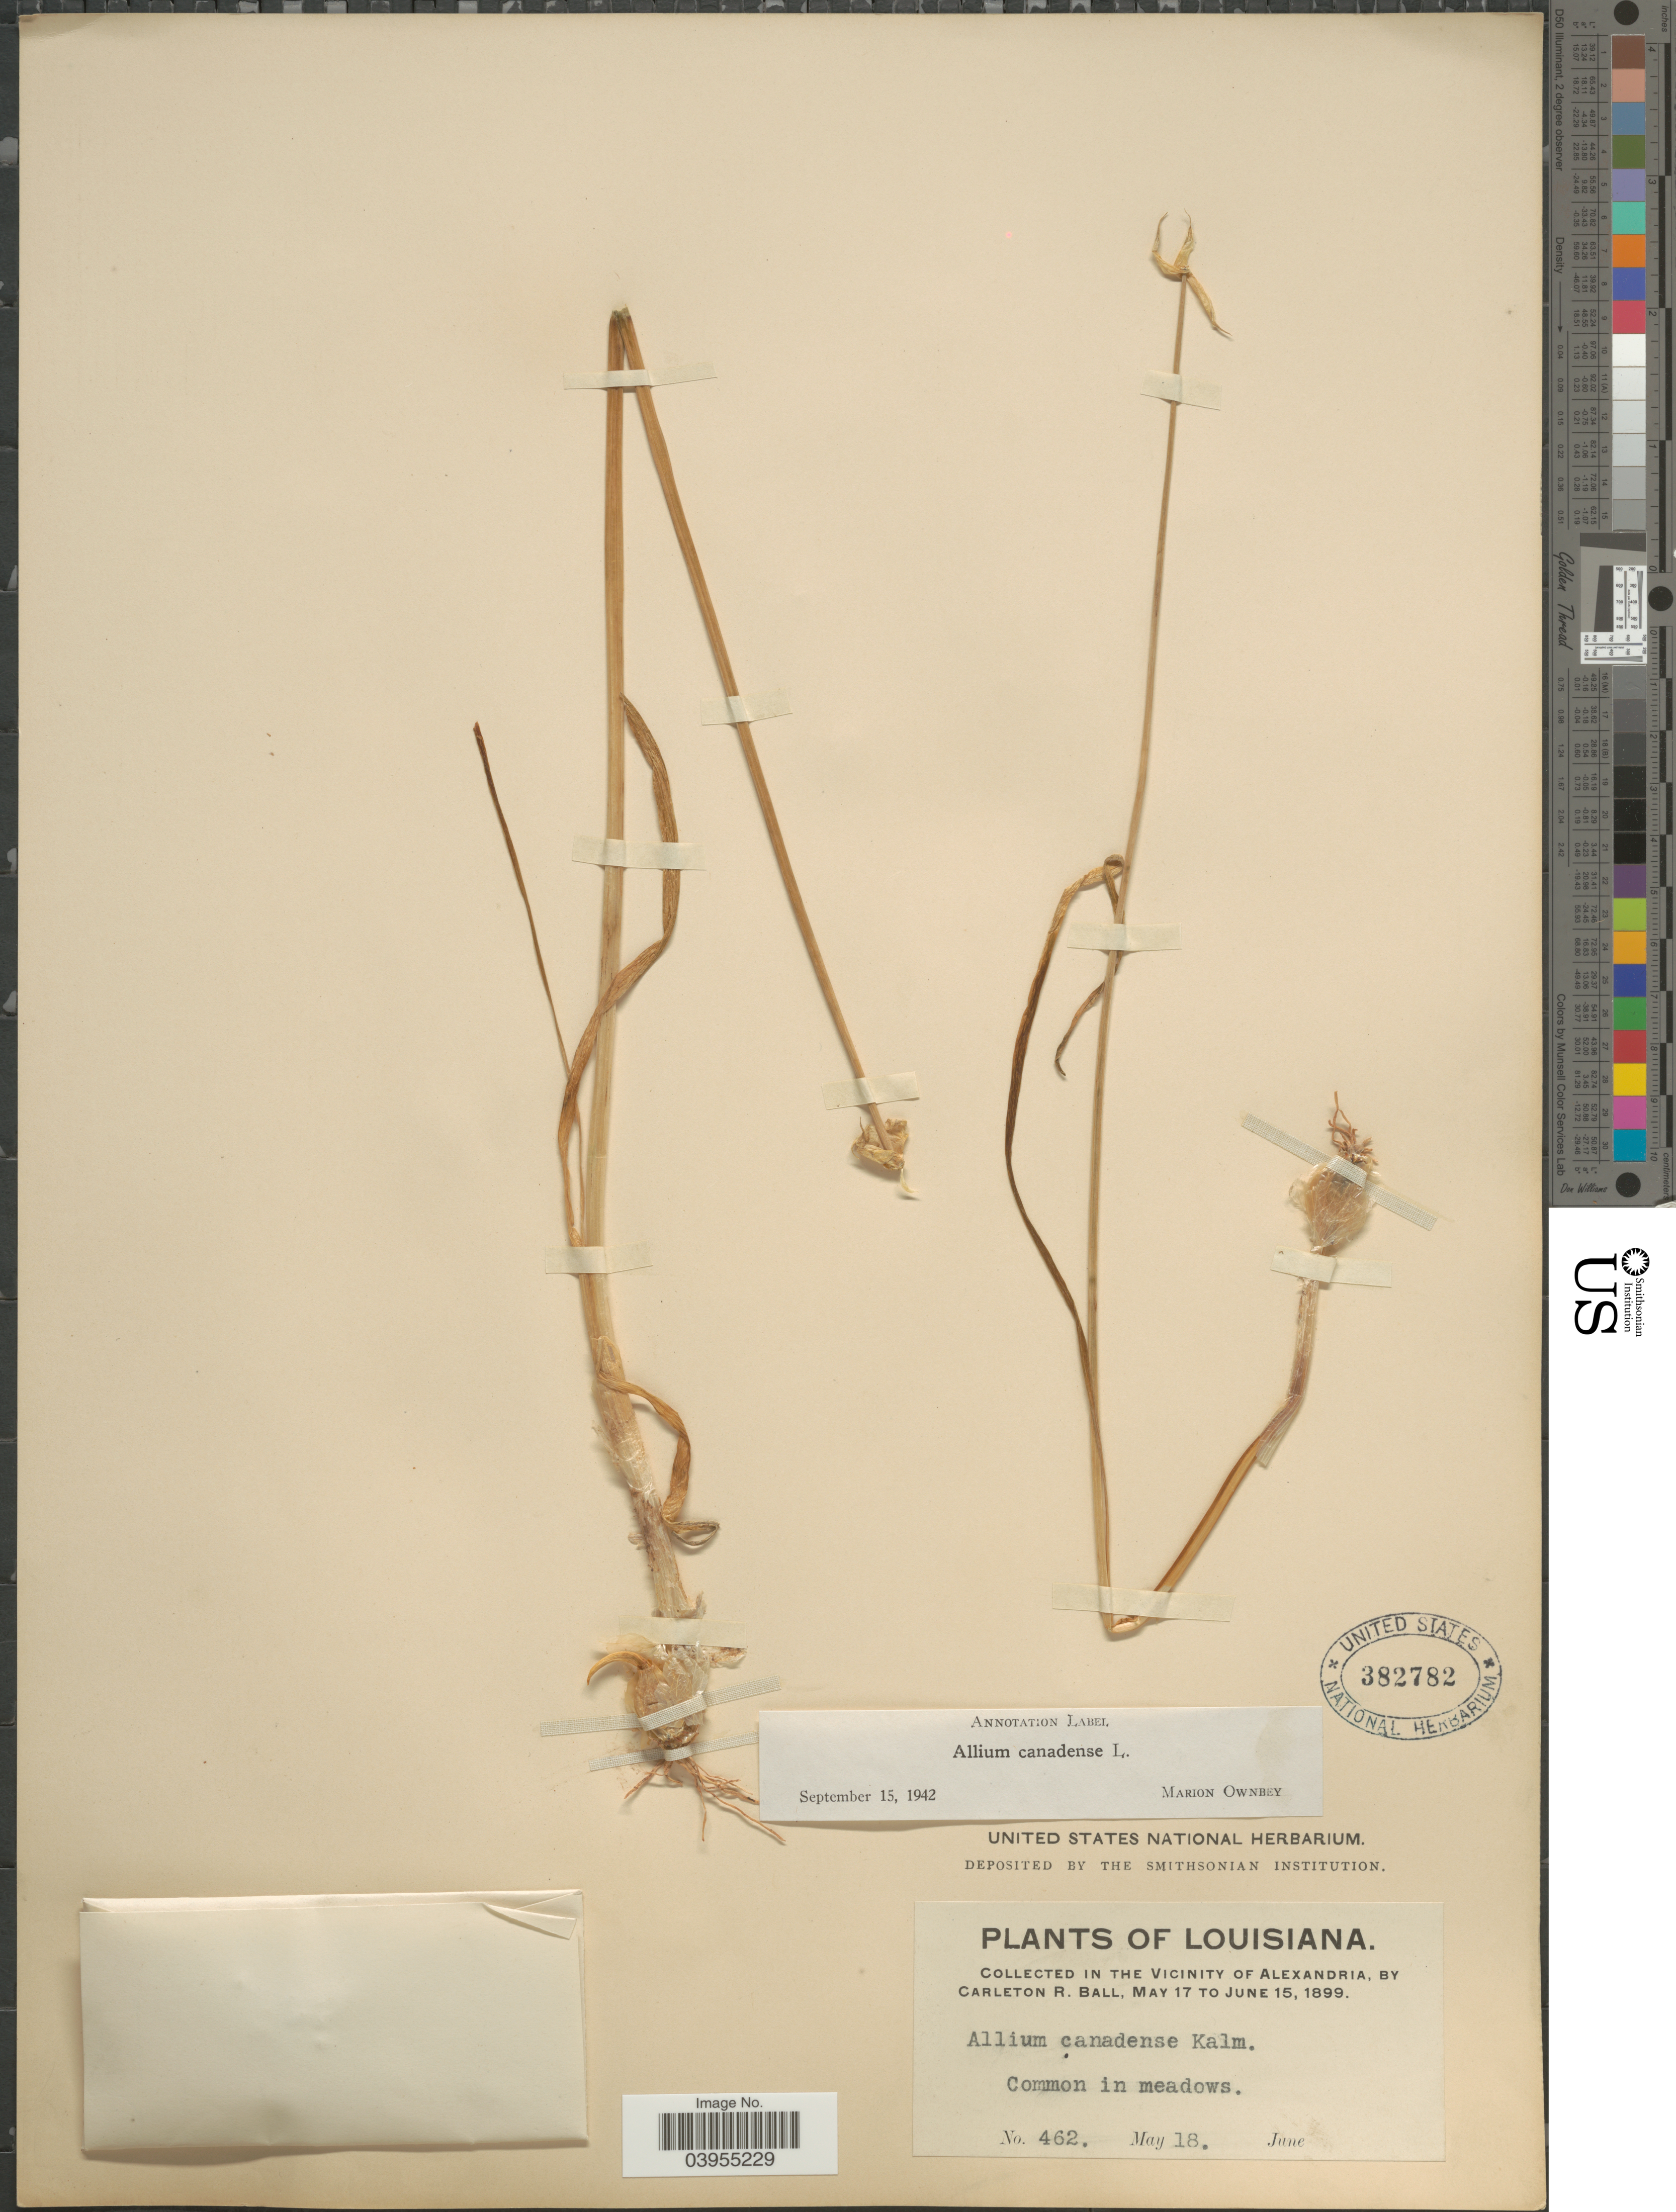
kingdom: Plantae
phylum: Tracheophyta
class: Liliopsida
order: Asparagales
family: Amaryllidaceae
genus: Allium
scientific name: Allium canadense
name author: L.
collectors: C. R. Ball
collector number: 462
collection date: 1899-05-18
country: United States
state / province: Louisiana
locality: In the Vicinity of Alexandria.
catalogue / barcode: US 382782